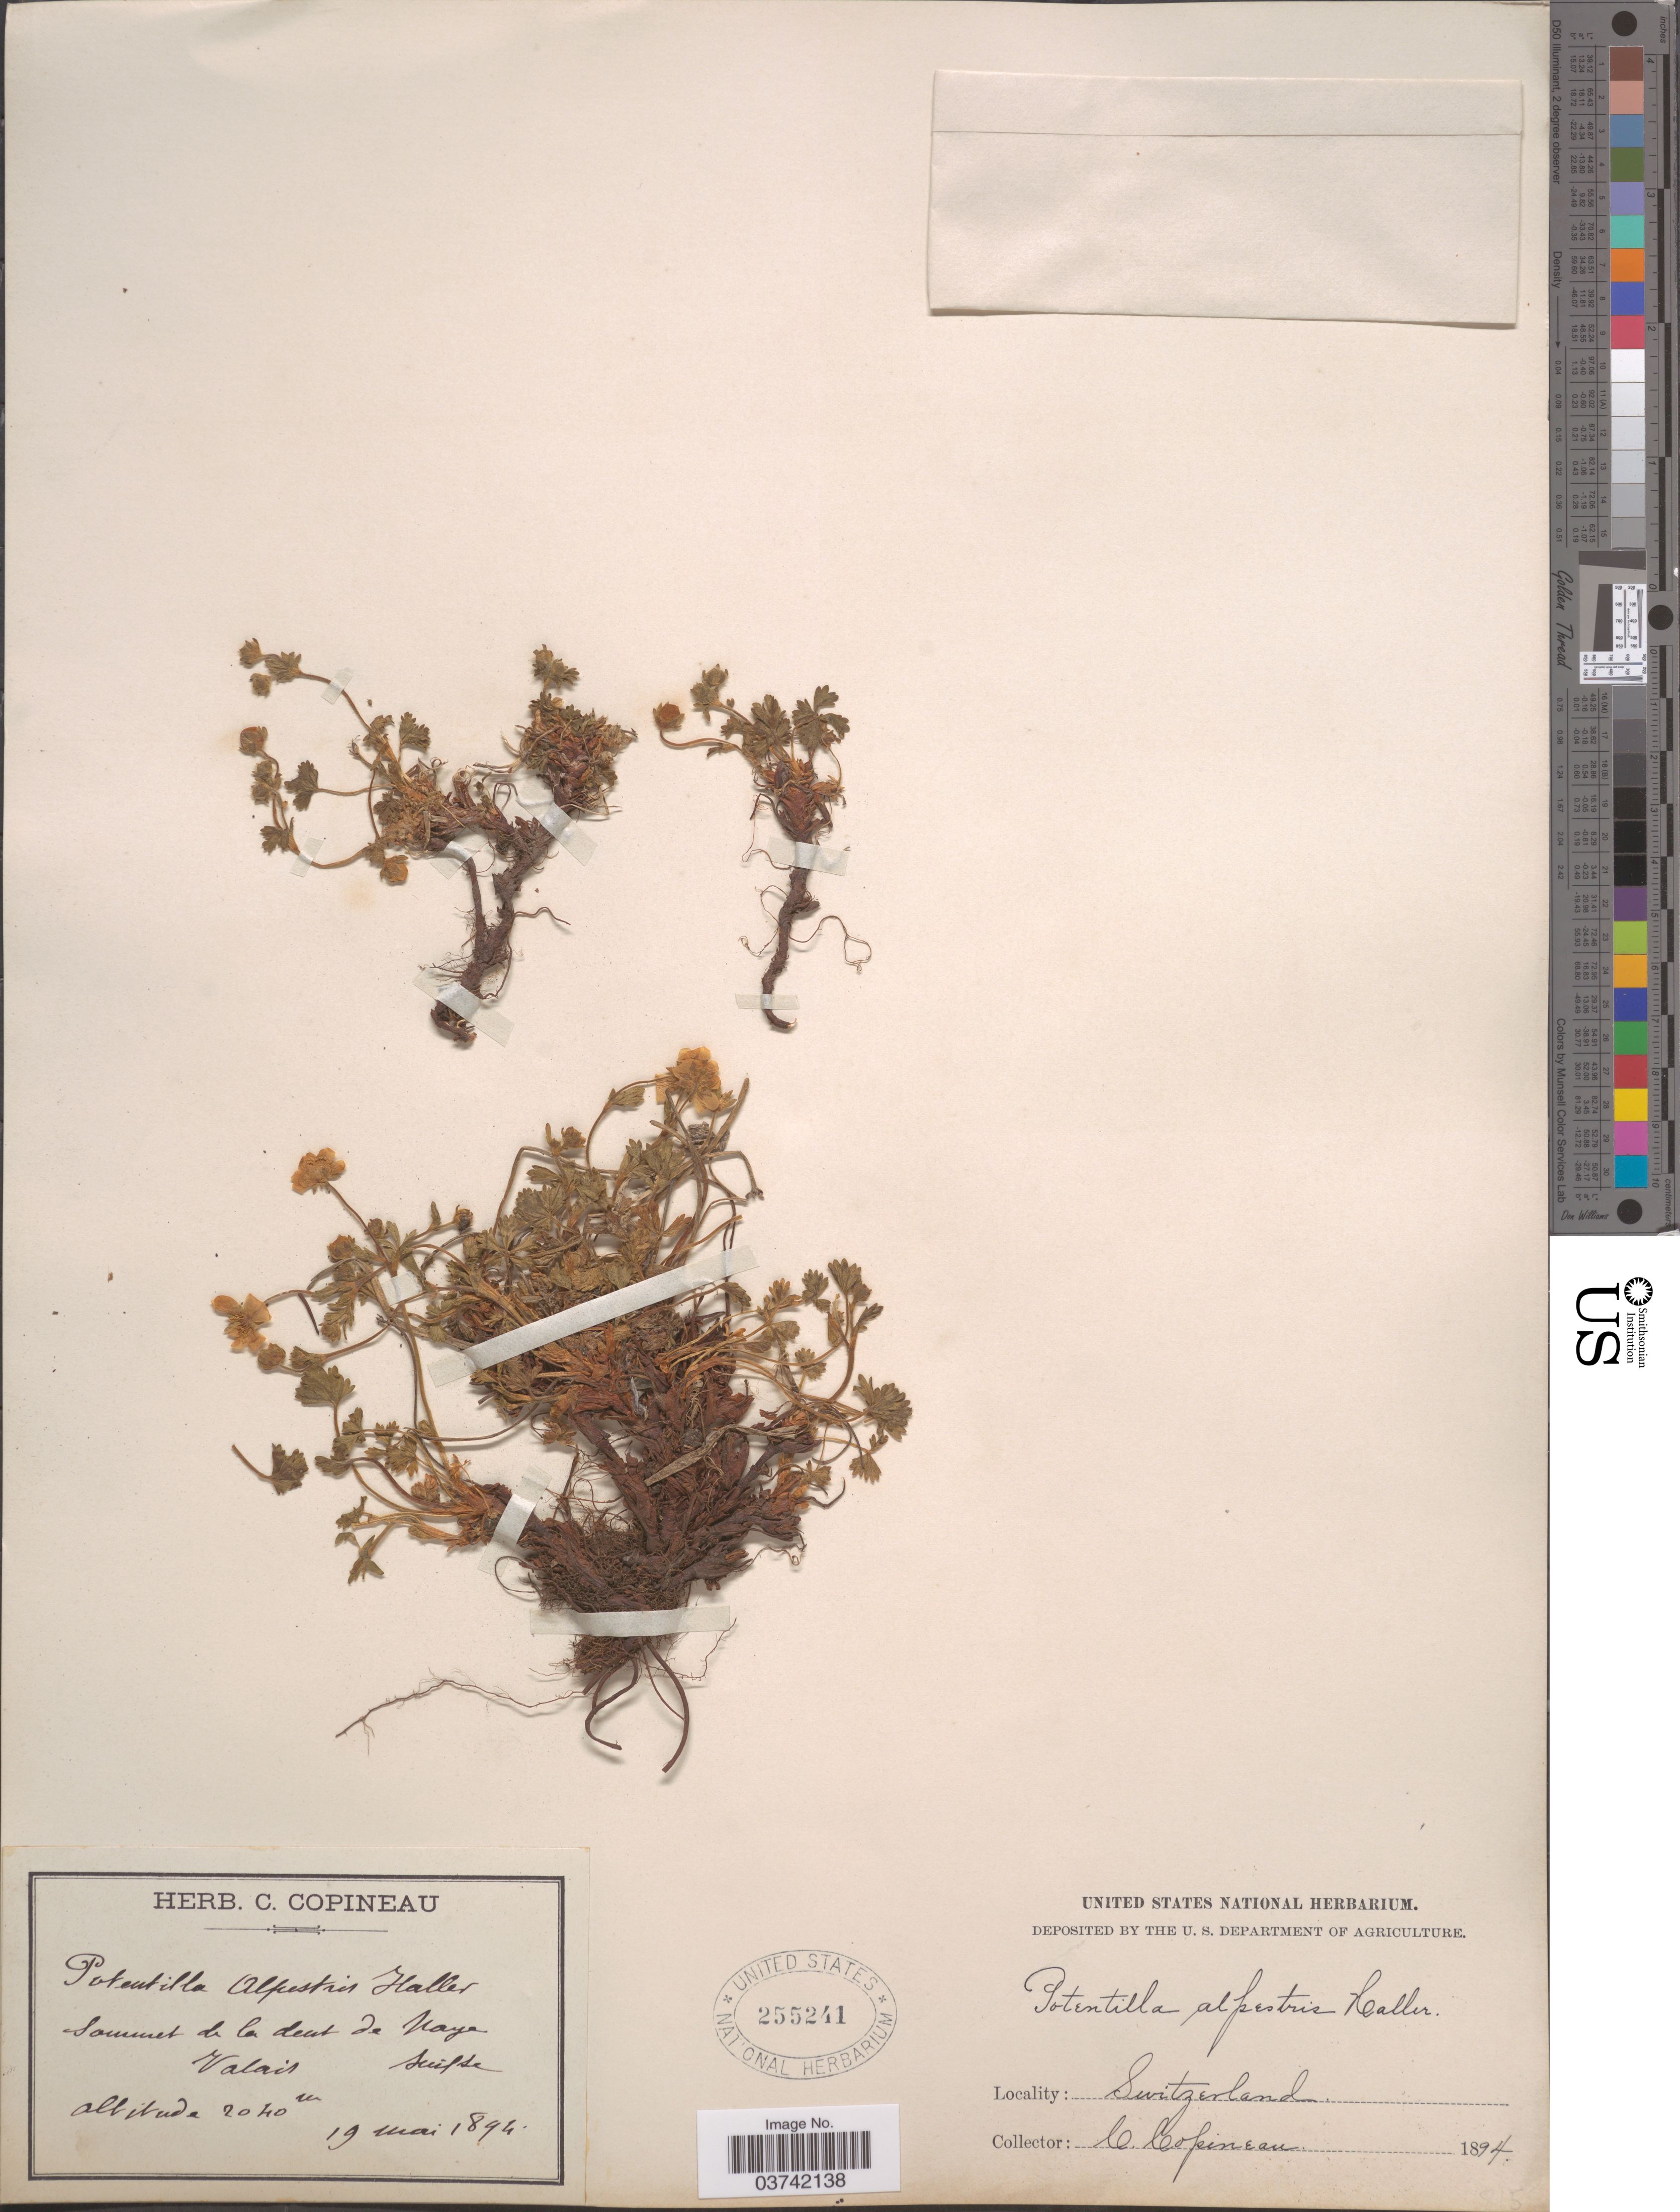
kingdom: Plantae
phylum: Tracheophyta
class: Magnoliopsida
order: Rosales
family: Rosaceae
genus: Potentilla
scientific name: Potentilla alpestris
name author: Haller f.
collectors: C. Copineau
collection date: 1894-05-19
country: Switzerland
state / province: Valais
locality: Sommet de la dent de Naye. Suisse.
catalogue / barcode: US 255241